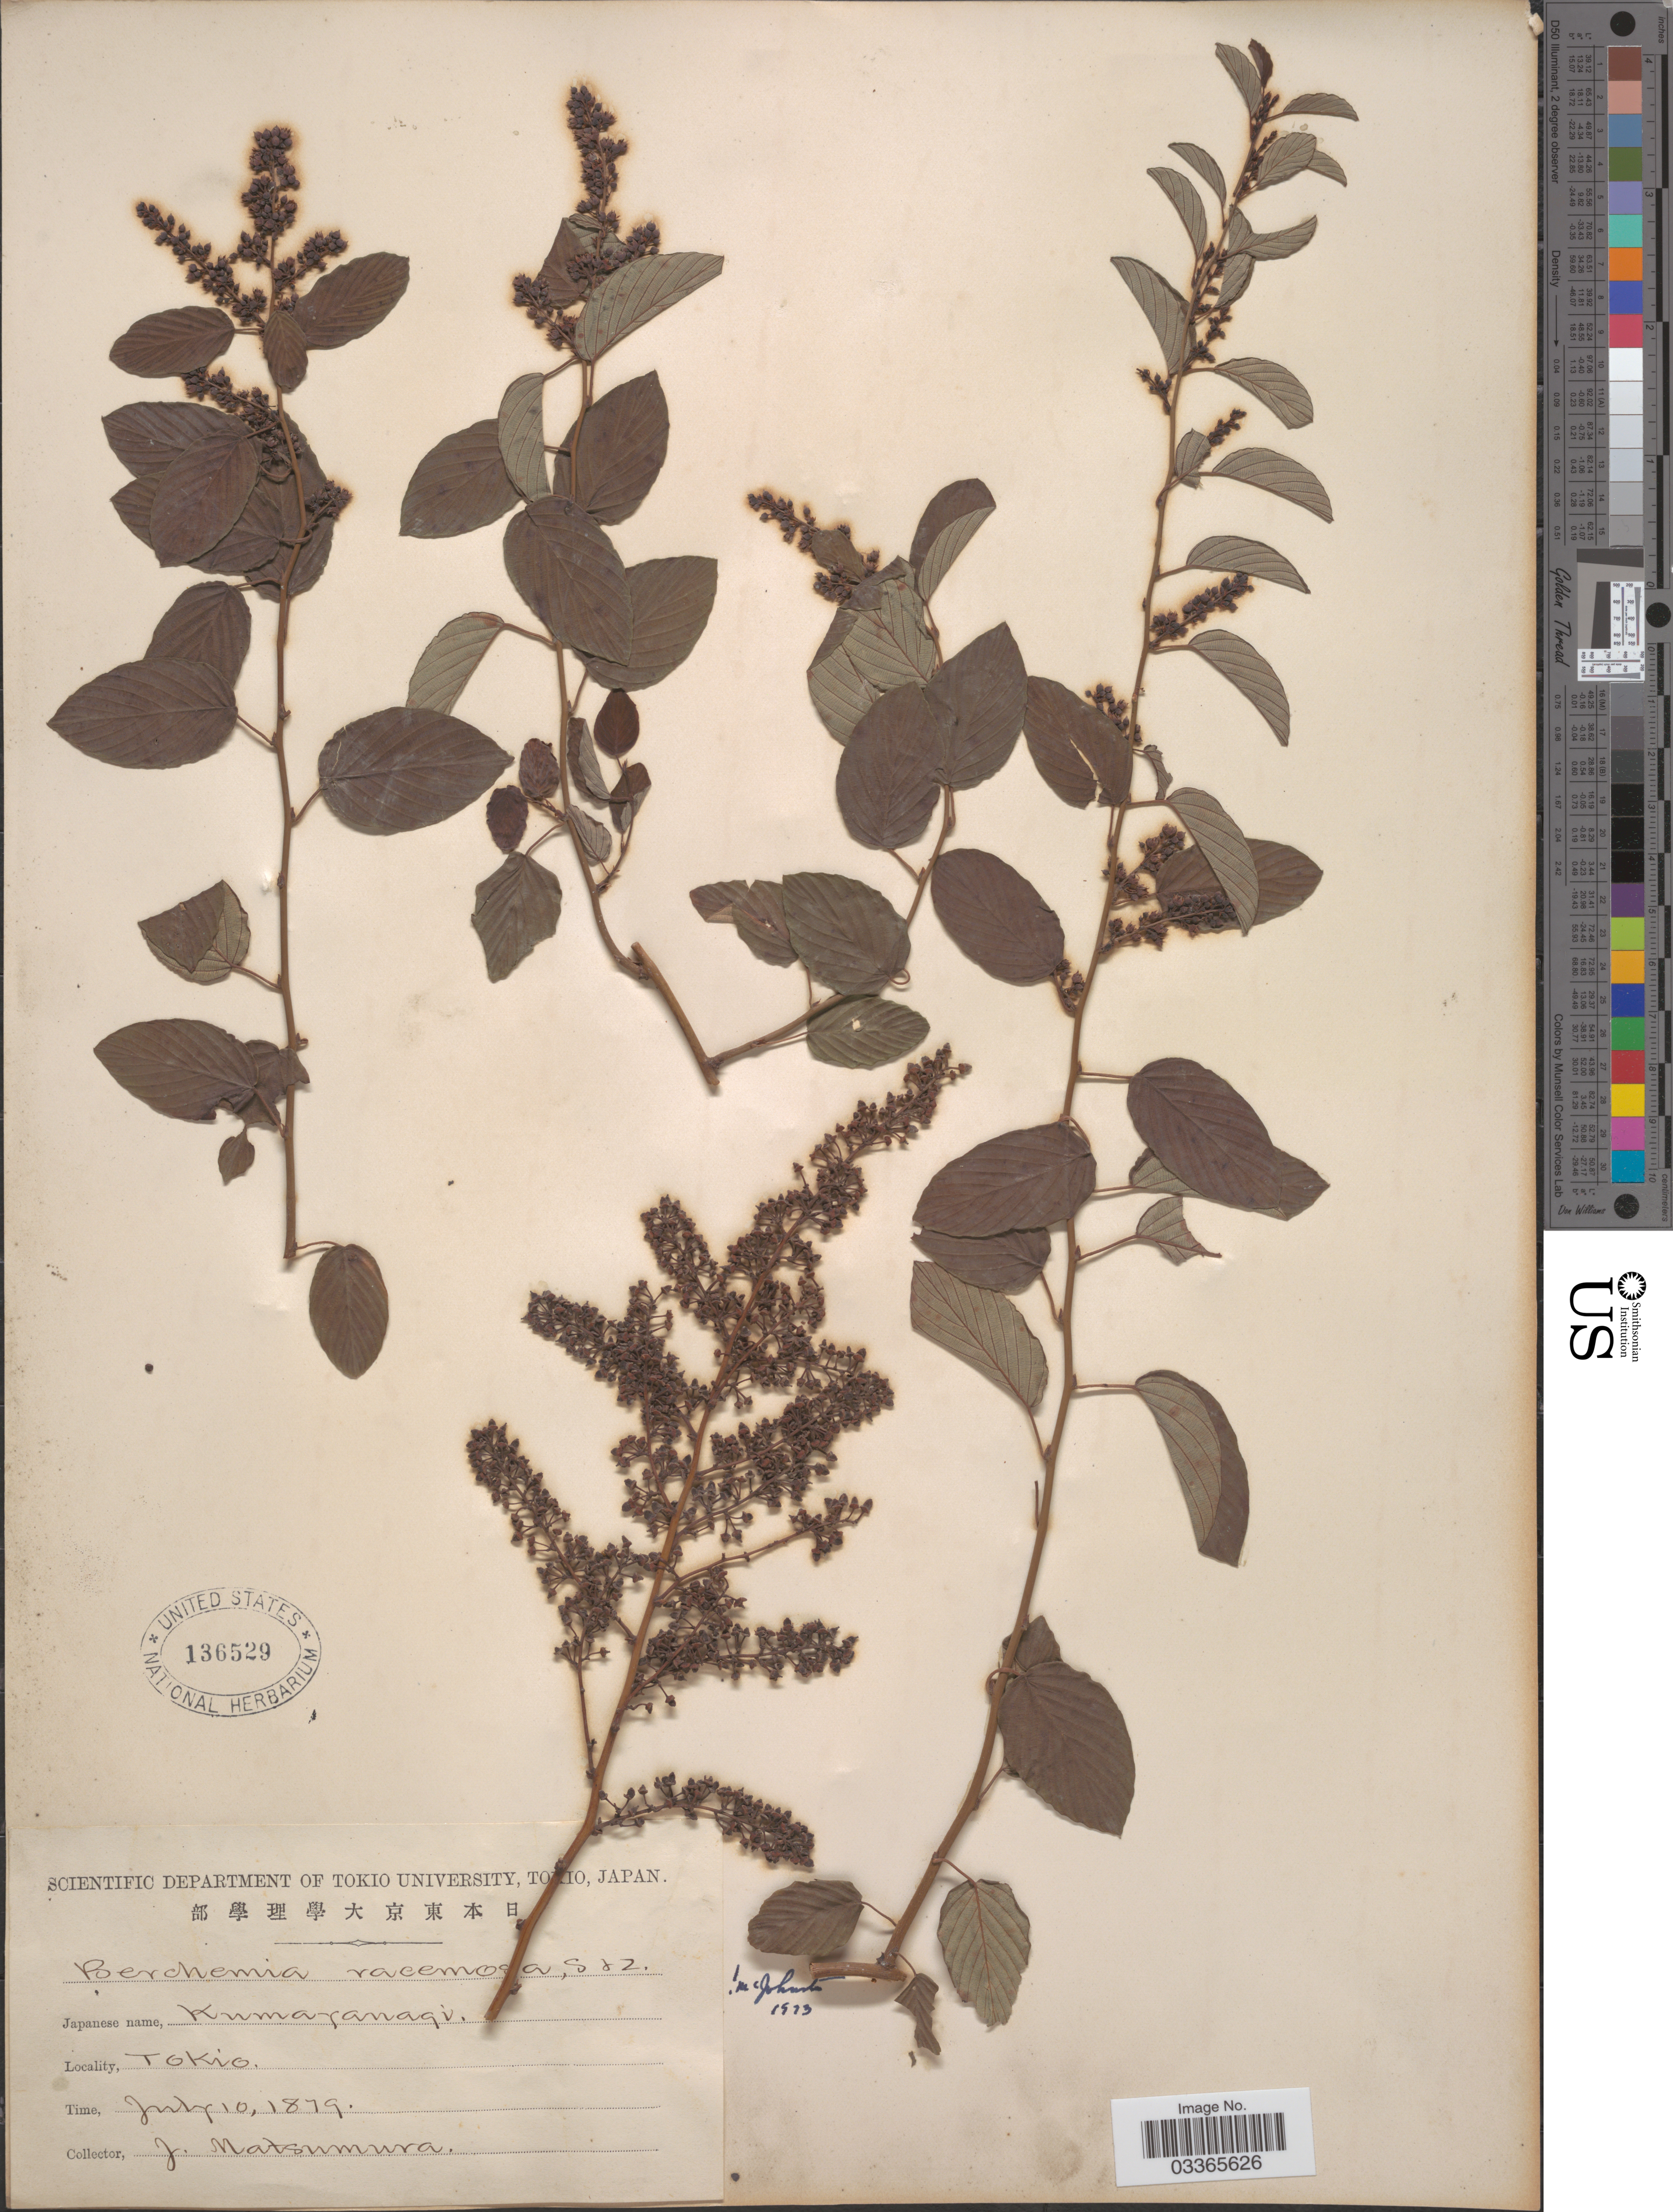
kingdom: Plantae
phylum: Tracheophyta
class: Magnoliopsida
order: Rosales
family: Rhamnaceae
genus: Berchemia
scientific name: Berchemia racemosa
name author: Siebold & Zucc.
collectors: J. Matsumura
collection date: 1879-07-10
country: Japan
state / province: Tokyo, Federal City of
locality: Tokio.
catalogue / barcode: US 136529